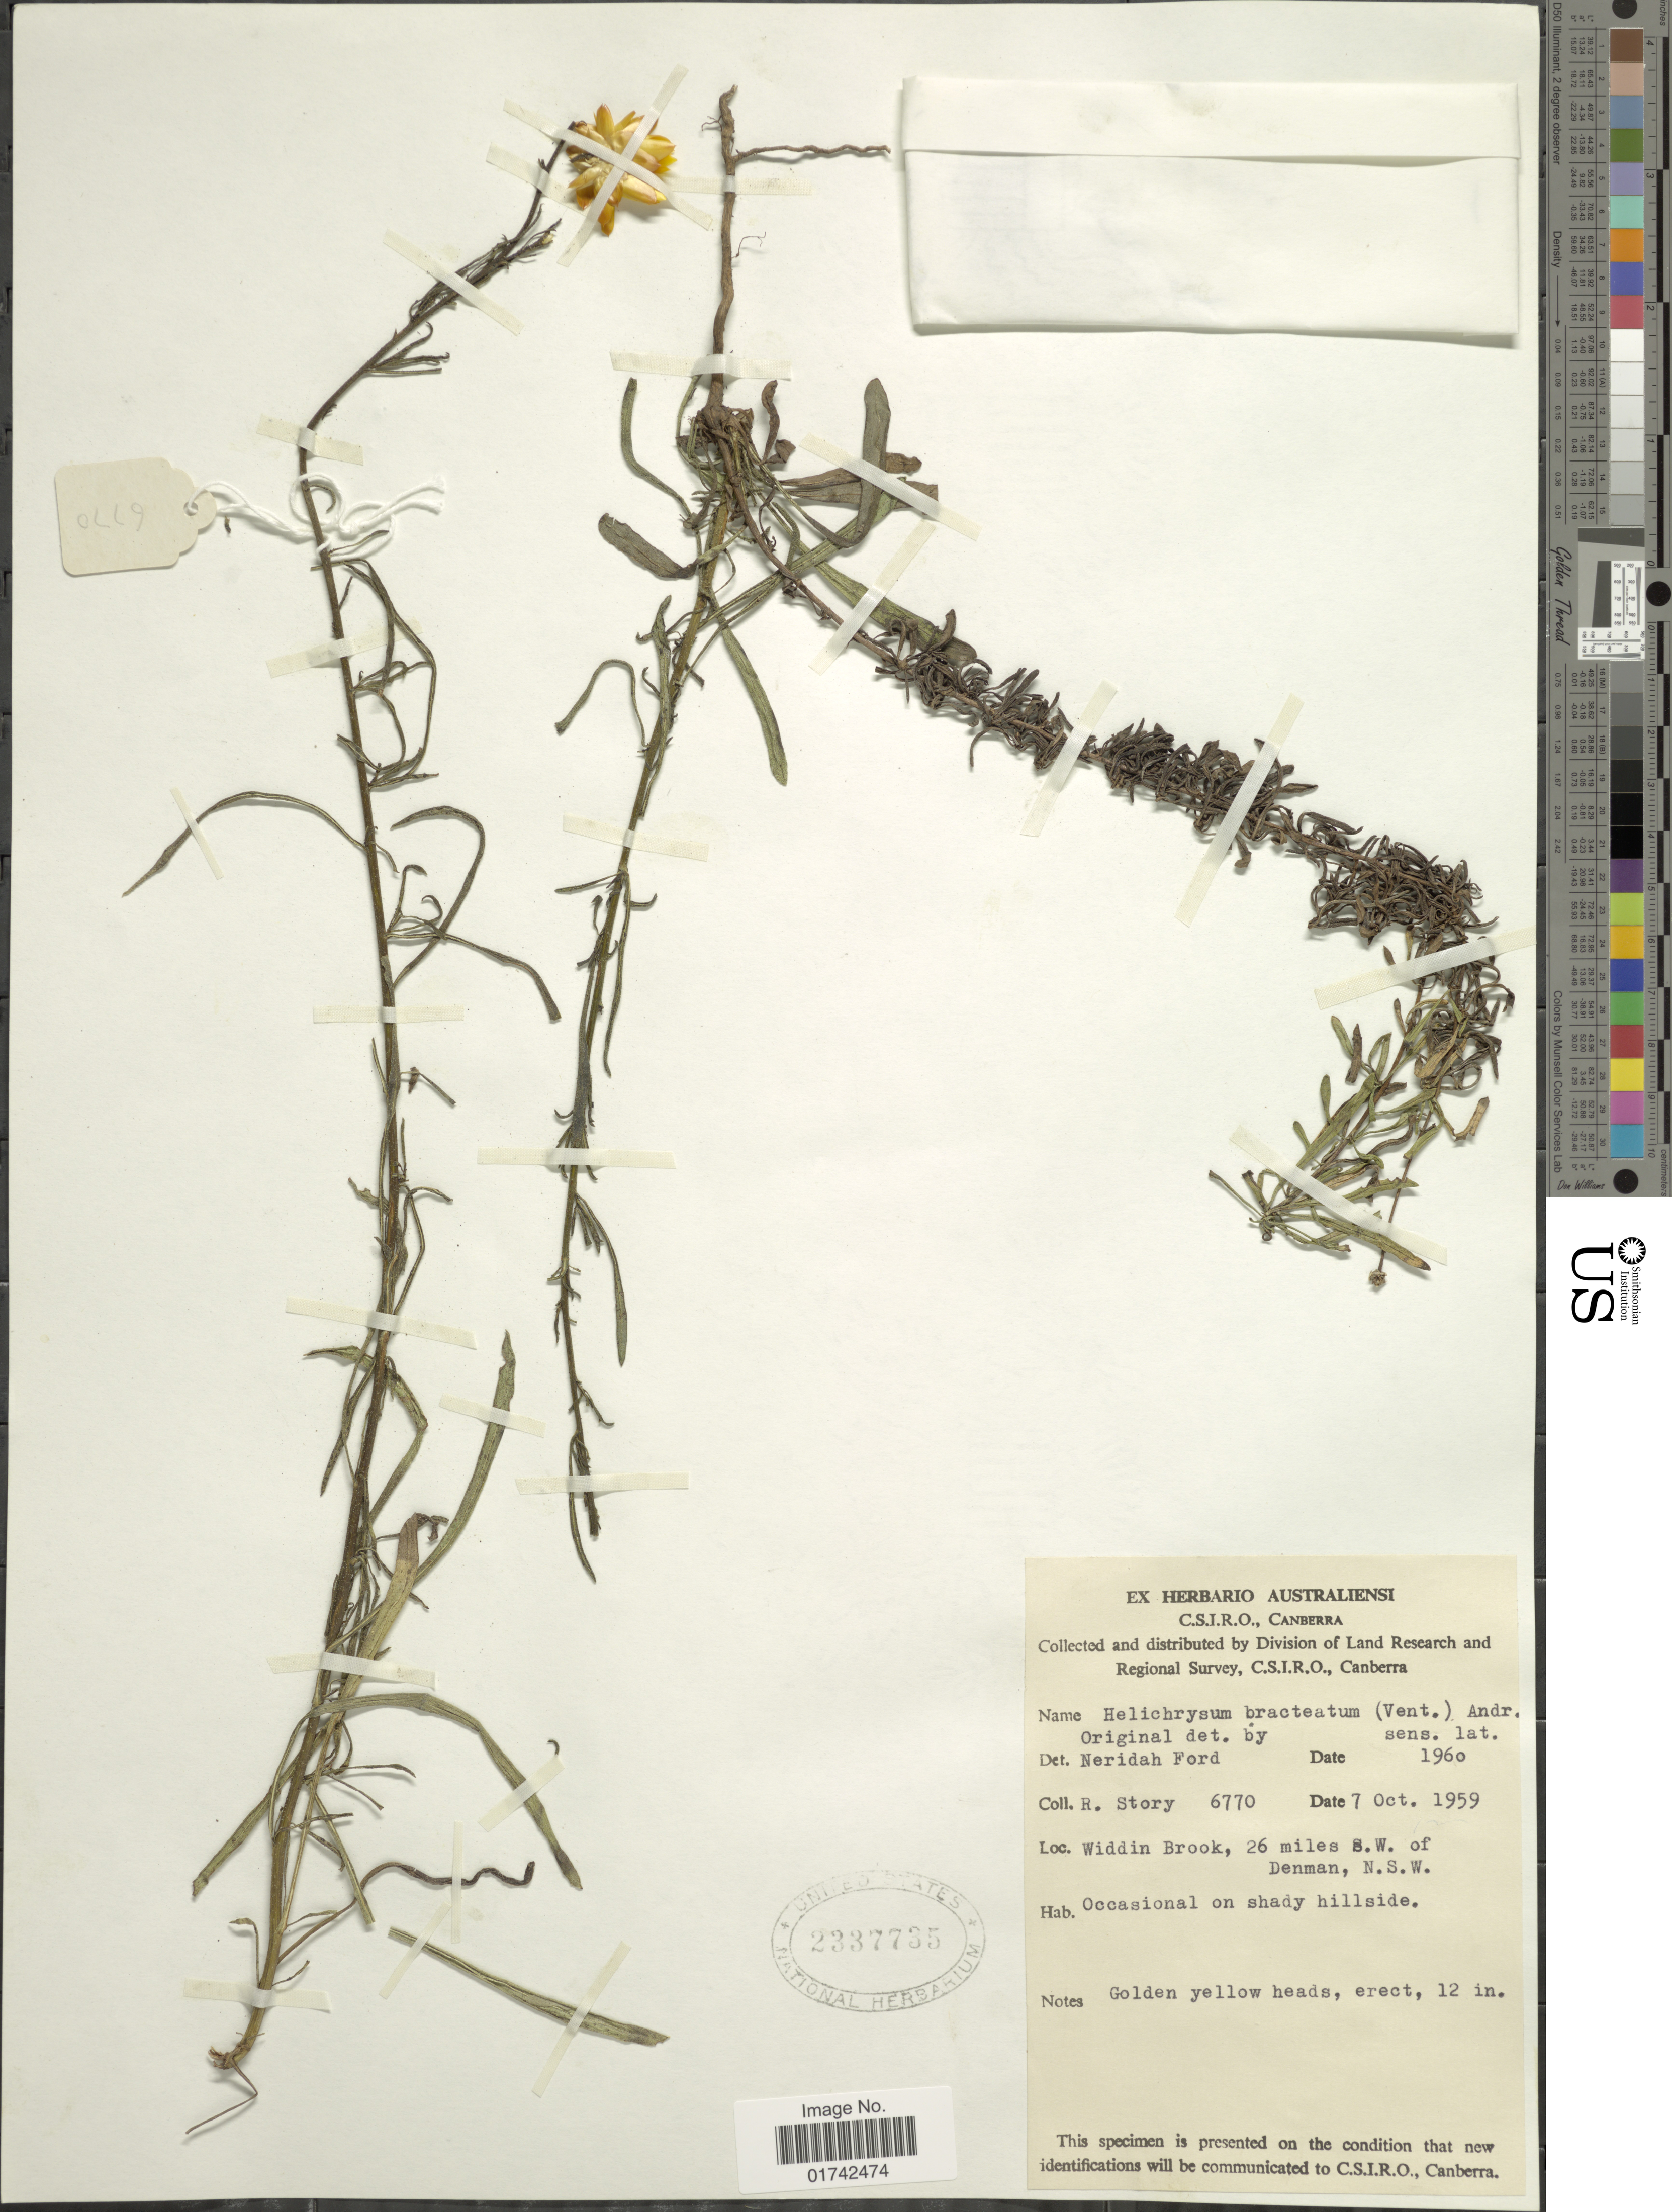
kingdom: Plantae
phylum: Tracheophyta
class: Magnoliopsida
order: Asterales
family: Asteraceae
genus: Helichrysum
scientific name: Helichrysum bracteatum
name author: (Vent.) Haw.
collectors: R. Story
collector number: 6770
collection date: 1959-10-07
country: Australia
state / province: New South Wales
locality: Widdin Brook, 26 miles S. W. of Denman,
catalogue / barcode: US 2337735